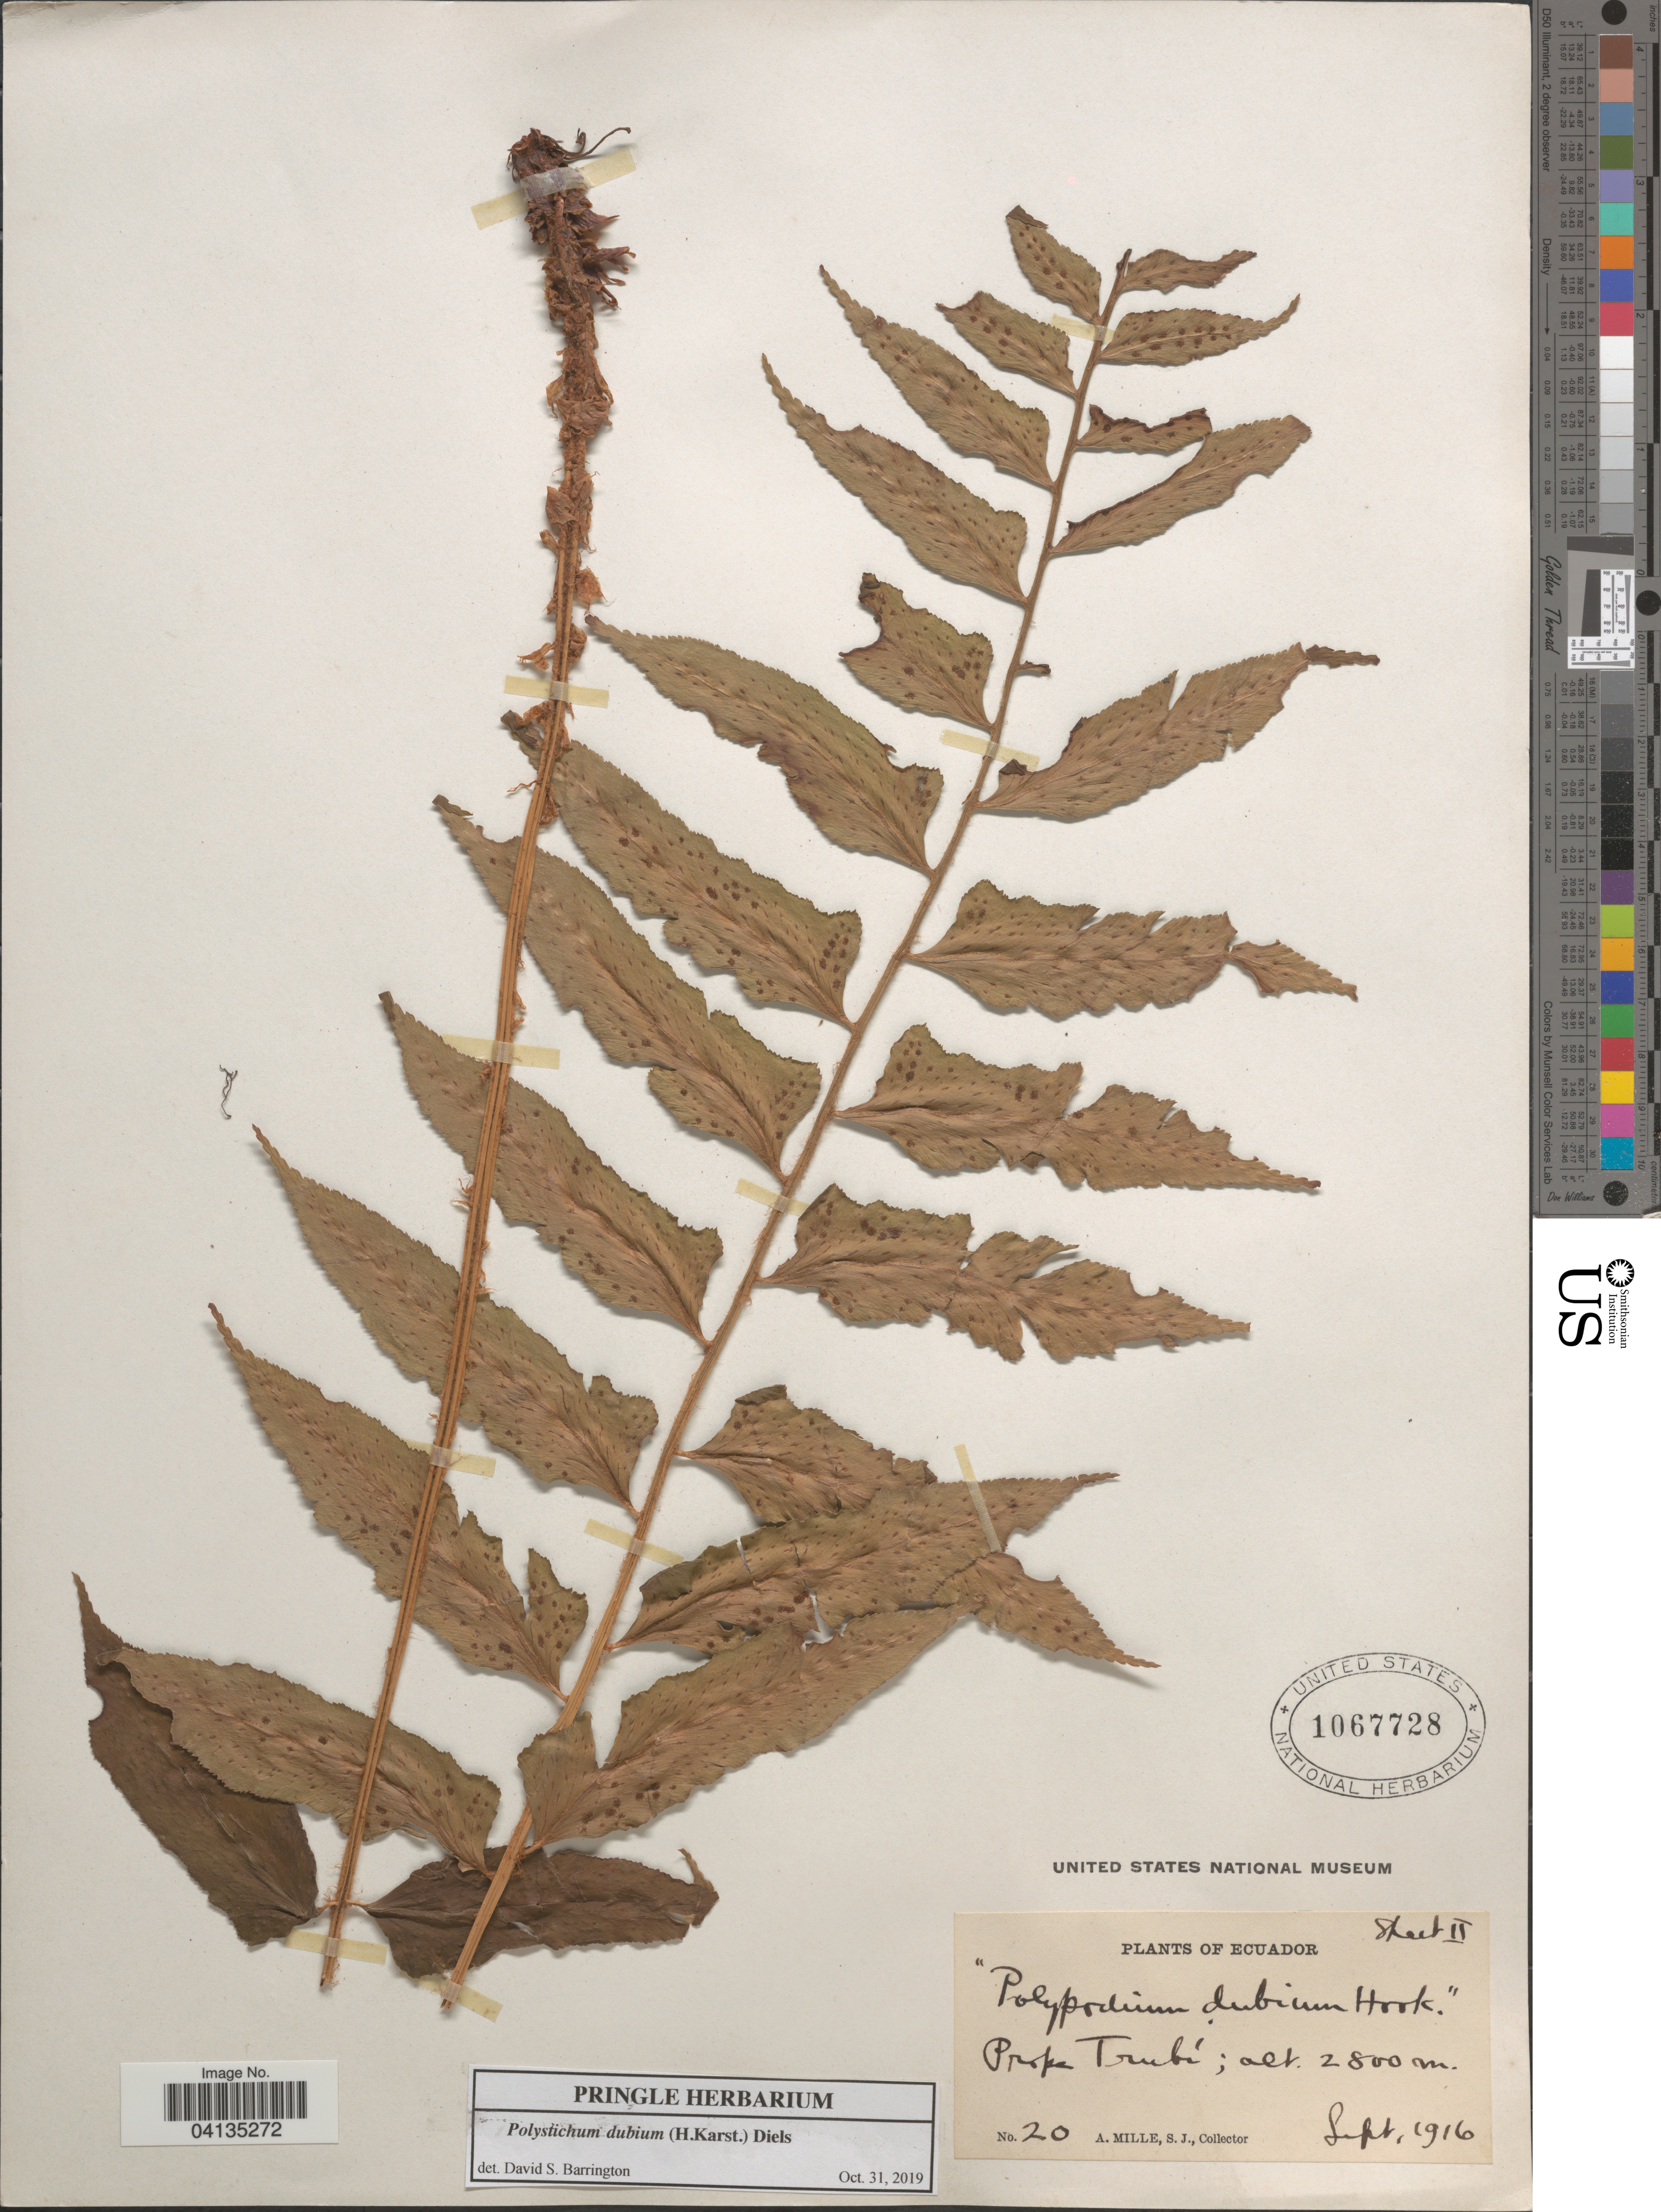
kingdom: Plantae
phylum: Tracheophyta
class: Polypodiopsida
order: Polypodiales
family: Dryopteridaceae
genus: Polystichum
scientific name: Polystichum dubium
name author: (H. Karst.) Diels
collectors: A. Mille S.J.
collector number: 20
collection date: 1916-09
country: Ecuador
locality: Prope Trube.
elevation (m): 2800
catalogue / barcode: US 1067728